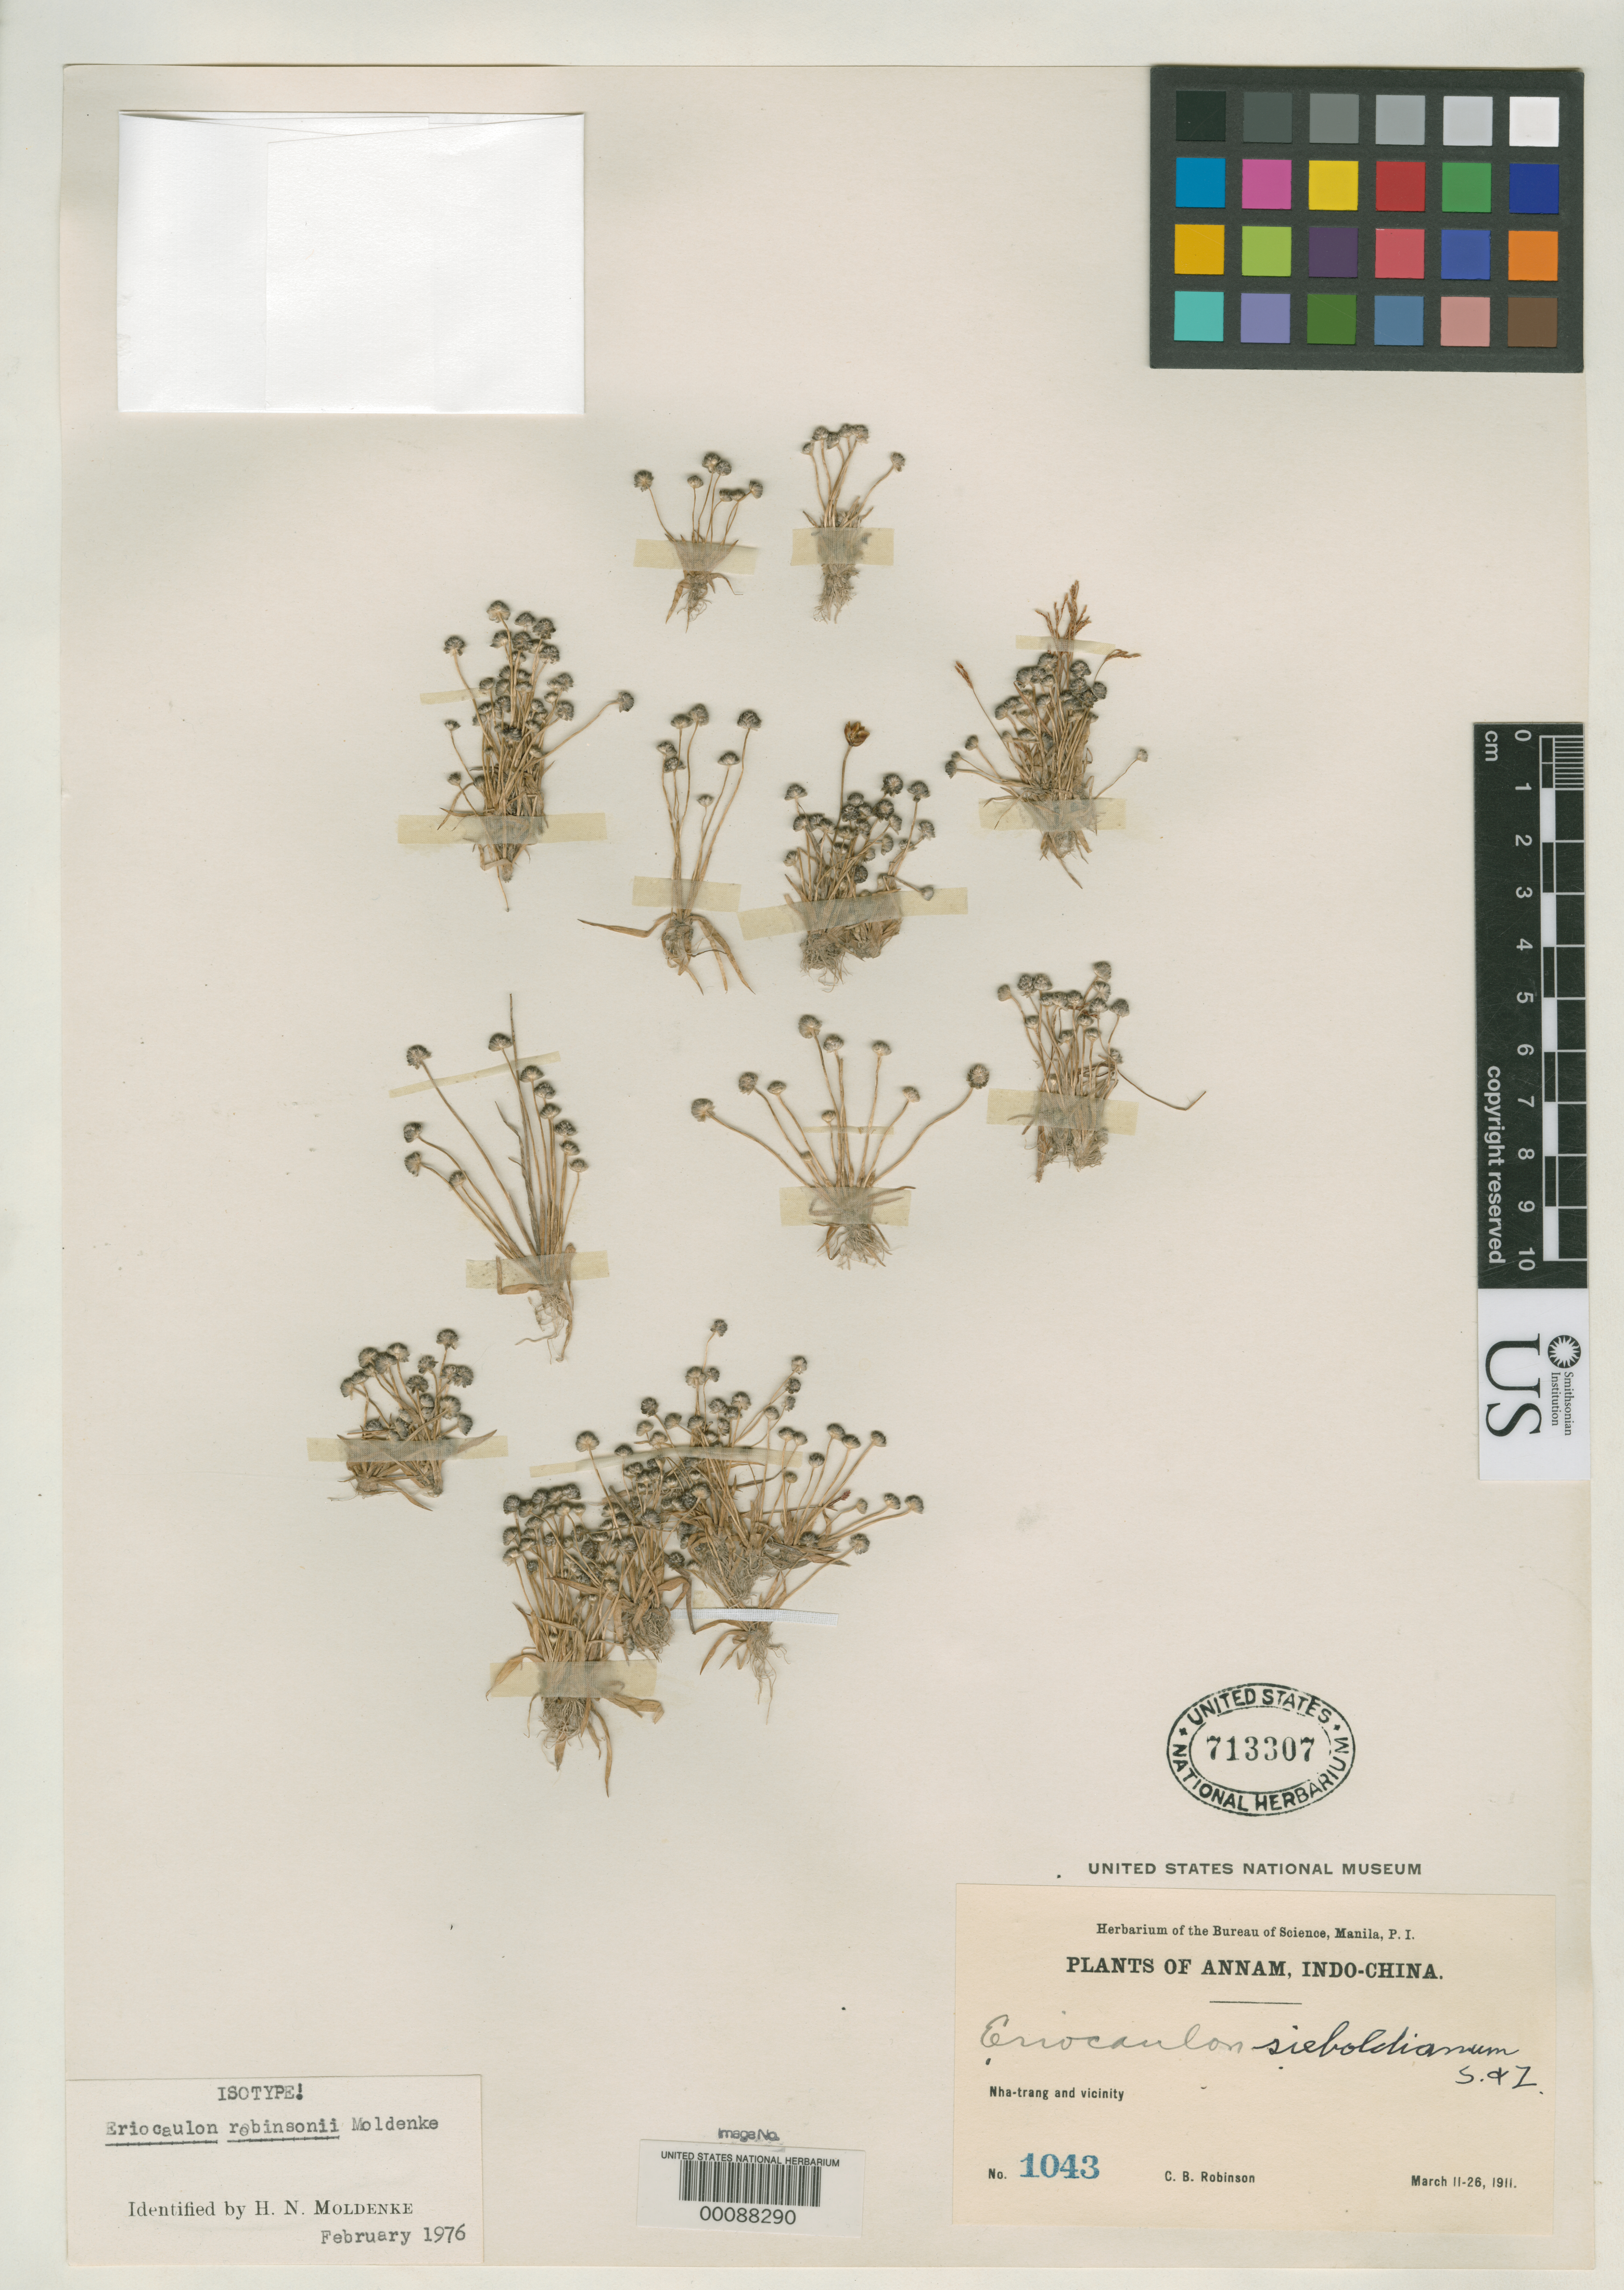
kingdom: Plantae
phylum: Tracheophyta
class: Liliopsida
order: Poales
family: Eriocaulaceae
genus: Eriocaulon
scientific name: Eriocaulon robinsonii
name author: Moldenke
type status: Isotype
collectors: C. Robinson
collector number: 1043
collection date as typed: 11 Mar 1911 to 26 Mar 1911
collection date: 1911-03-11/1911-03-26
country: Vietnam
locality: Nha-Trang.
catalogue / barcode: US 713307